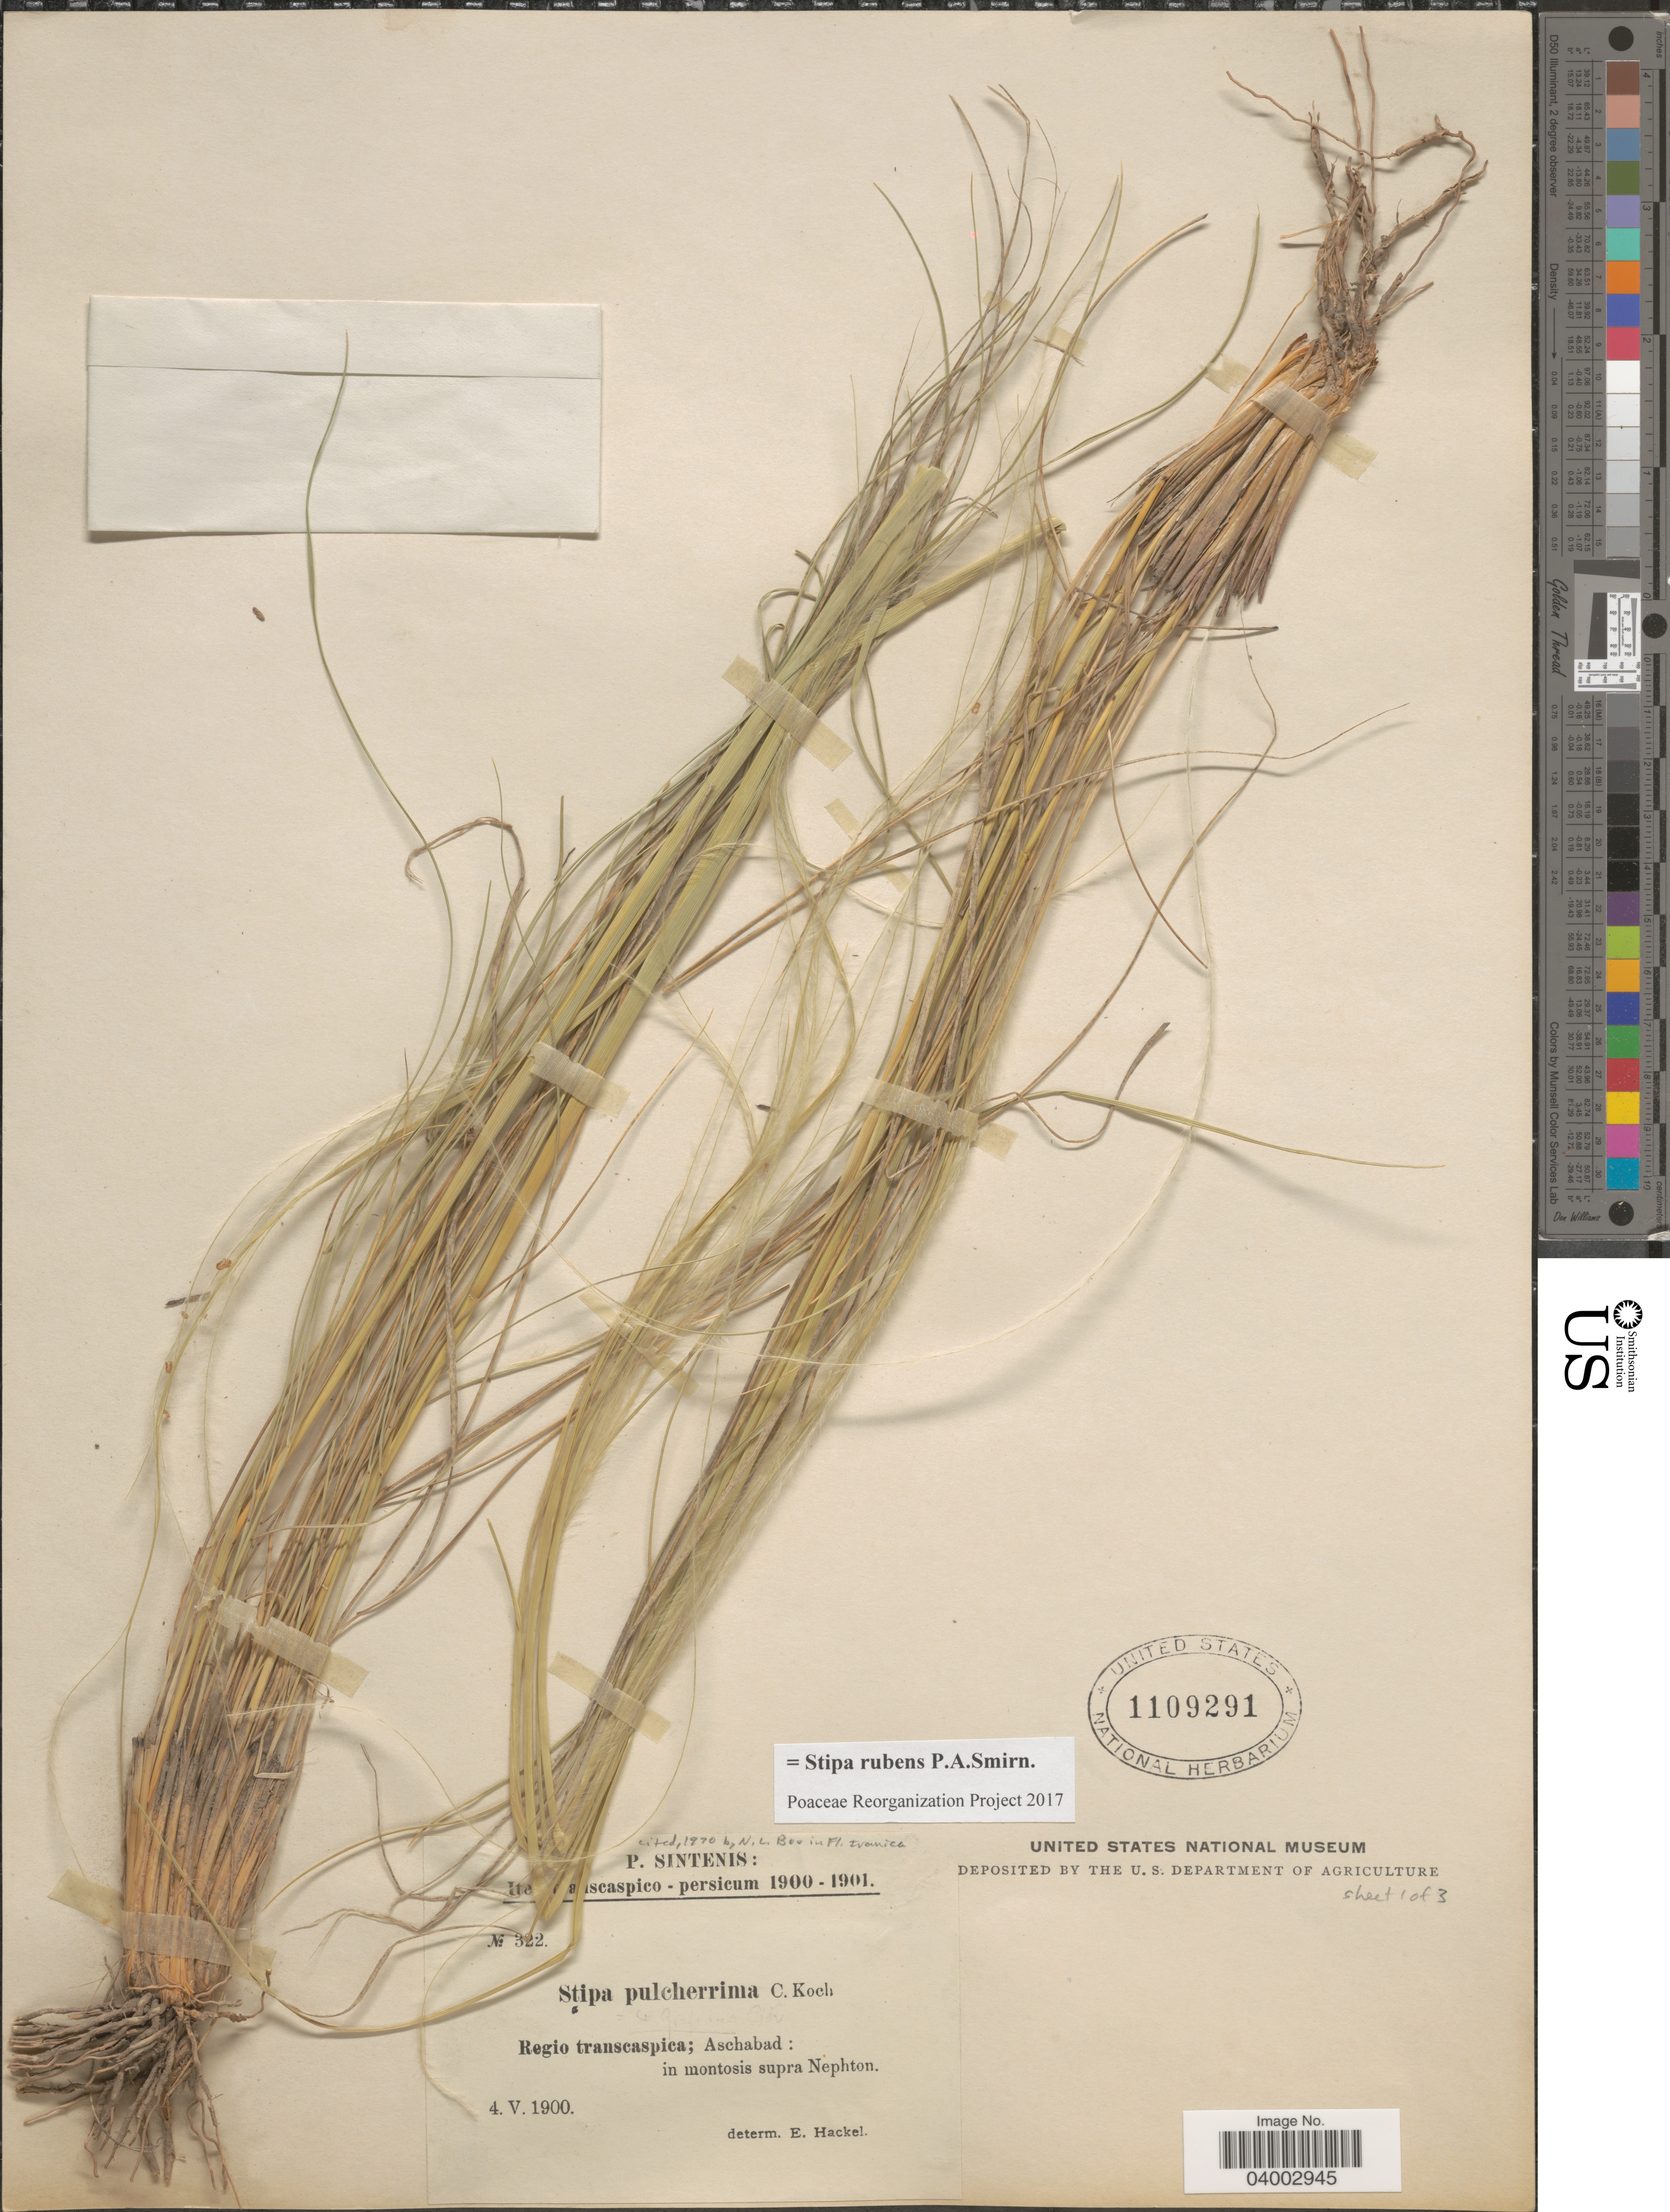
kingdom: Plantae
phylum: Tracheophyta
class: Liliopsida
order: Poales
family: Poaceae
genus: Stipa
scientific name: Stipa rubens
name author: P.A. Smirn.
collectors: P. Sintenis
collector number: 322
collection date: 1900-05-04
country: Turkmenistan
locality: Iter transcaspico - persicum. Regio transcaspica; Aschabad : in montosis supra Nephton.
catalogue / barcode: US 1109291